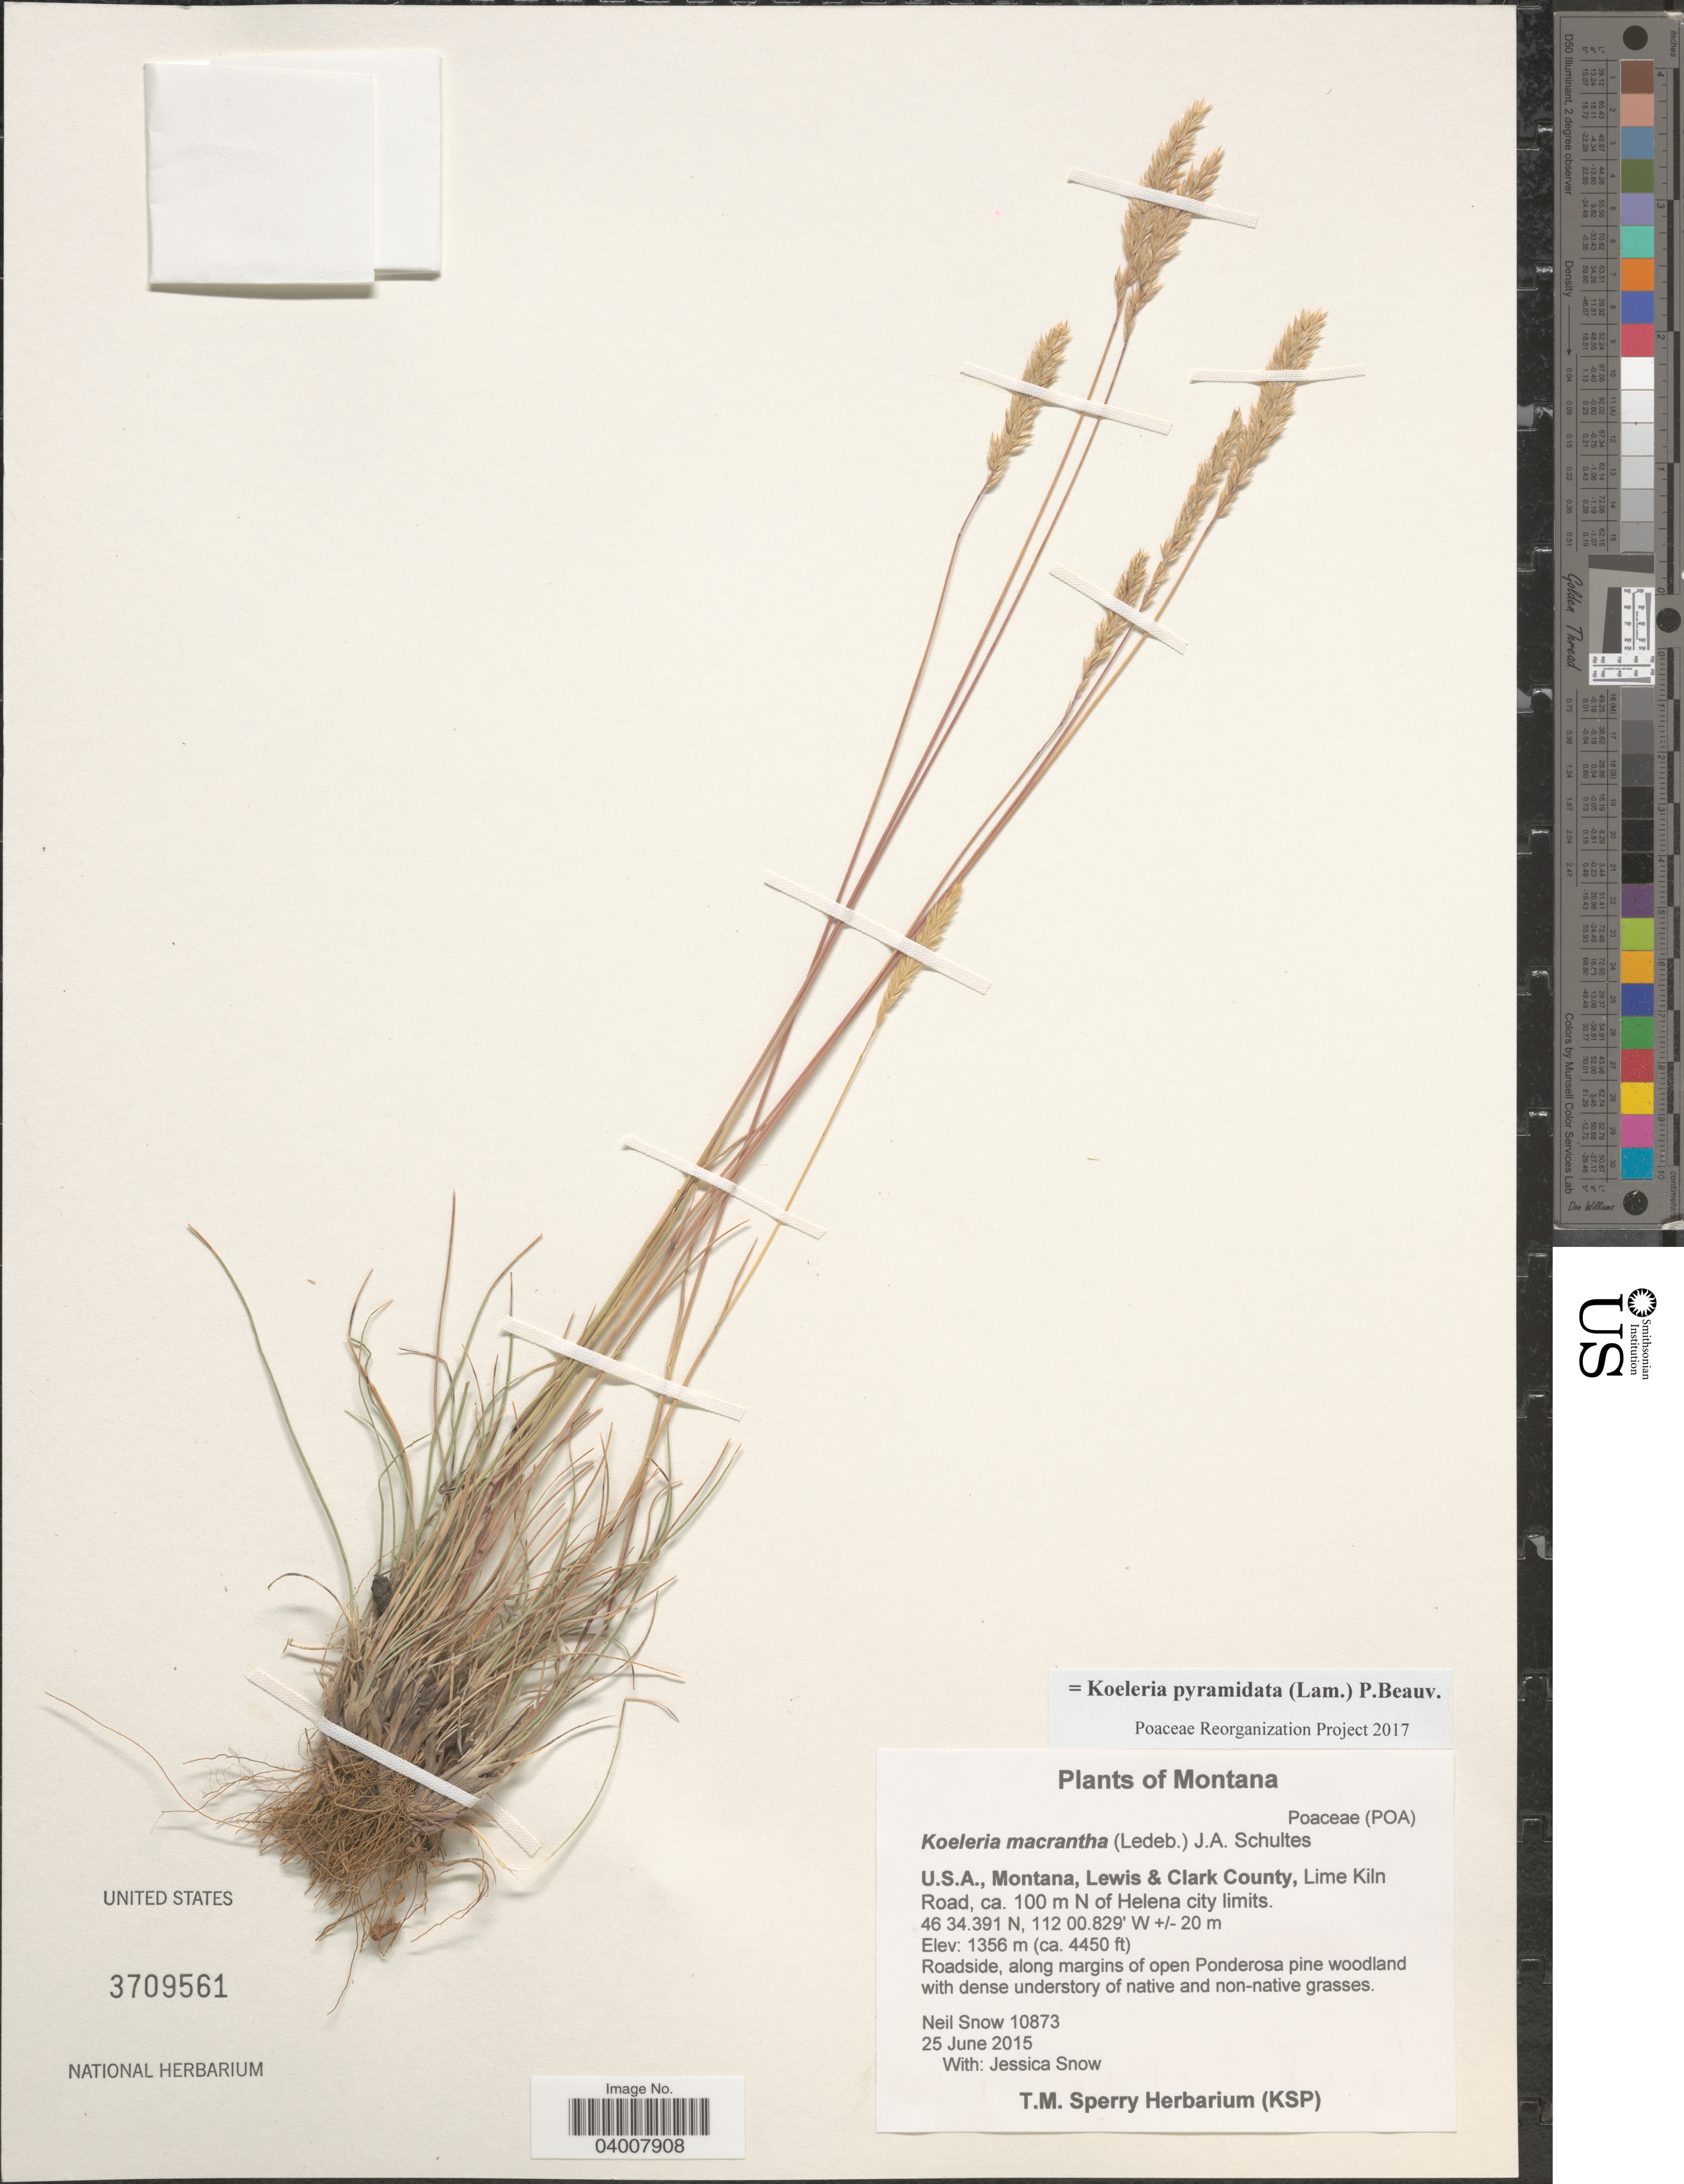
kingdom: Plantae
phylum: Tracheophyta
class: Liliopsida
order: Poales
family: Poaceae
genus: Koeleria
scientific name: Koeleria pyramidata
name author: (Lam.) P. Beauv.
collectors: N. Snow & J. Snow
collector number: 10873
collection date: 2015-06-25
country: United States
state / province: Montana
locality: Lewis & Clark County, Lime Kiln Road, ca. 100 m N of Helena city limits.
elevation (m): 1356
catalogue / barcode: US 3709561